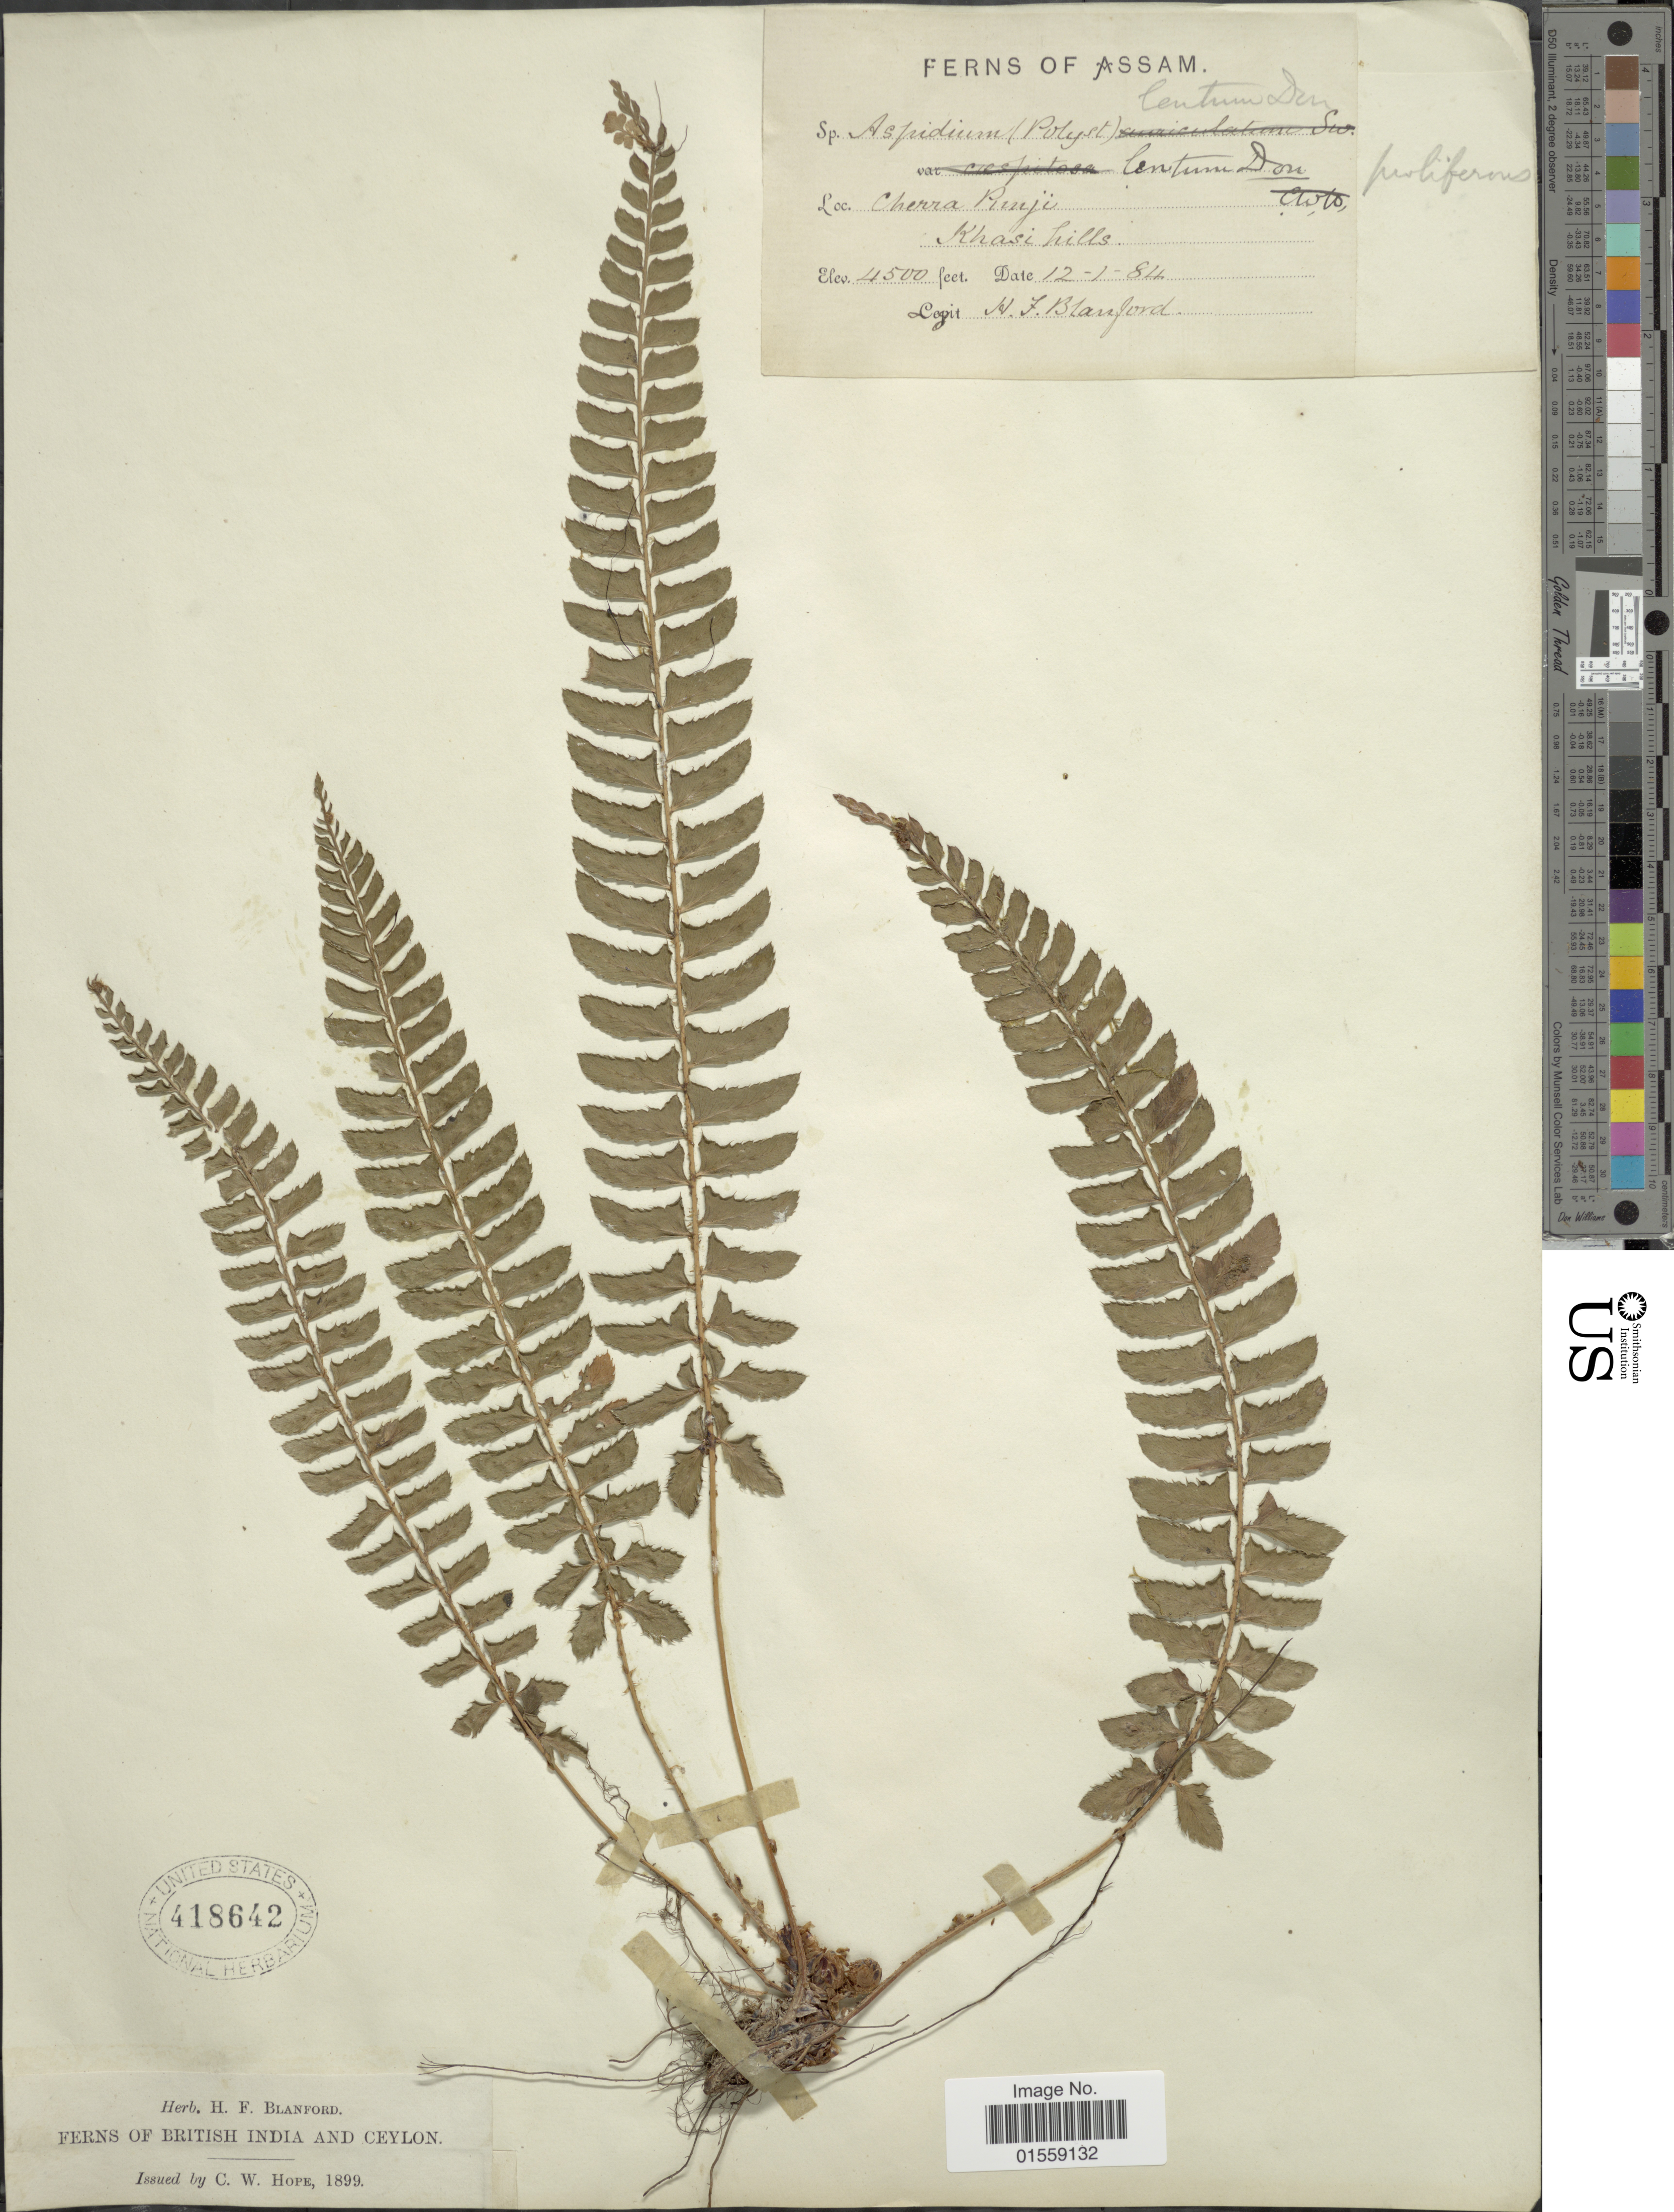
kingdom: Plantae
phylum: Tracheophyta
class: Polypodiopsida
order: Polypodiales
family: Dryopteridaceae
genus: Polystichum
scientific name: Polystichum lentum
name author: (D. Don) T. Moore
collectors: H. Blanford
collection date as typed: Transcribed d/m/y: 12/1/84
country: India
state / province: Meghalaya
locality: Cherra Punji, Khasi hills.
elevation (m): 1372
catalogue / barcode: US 418642